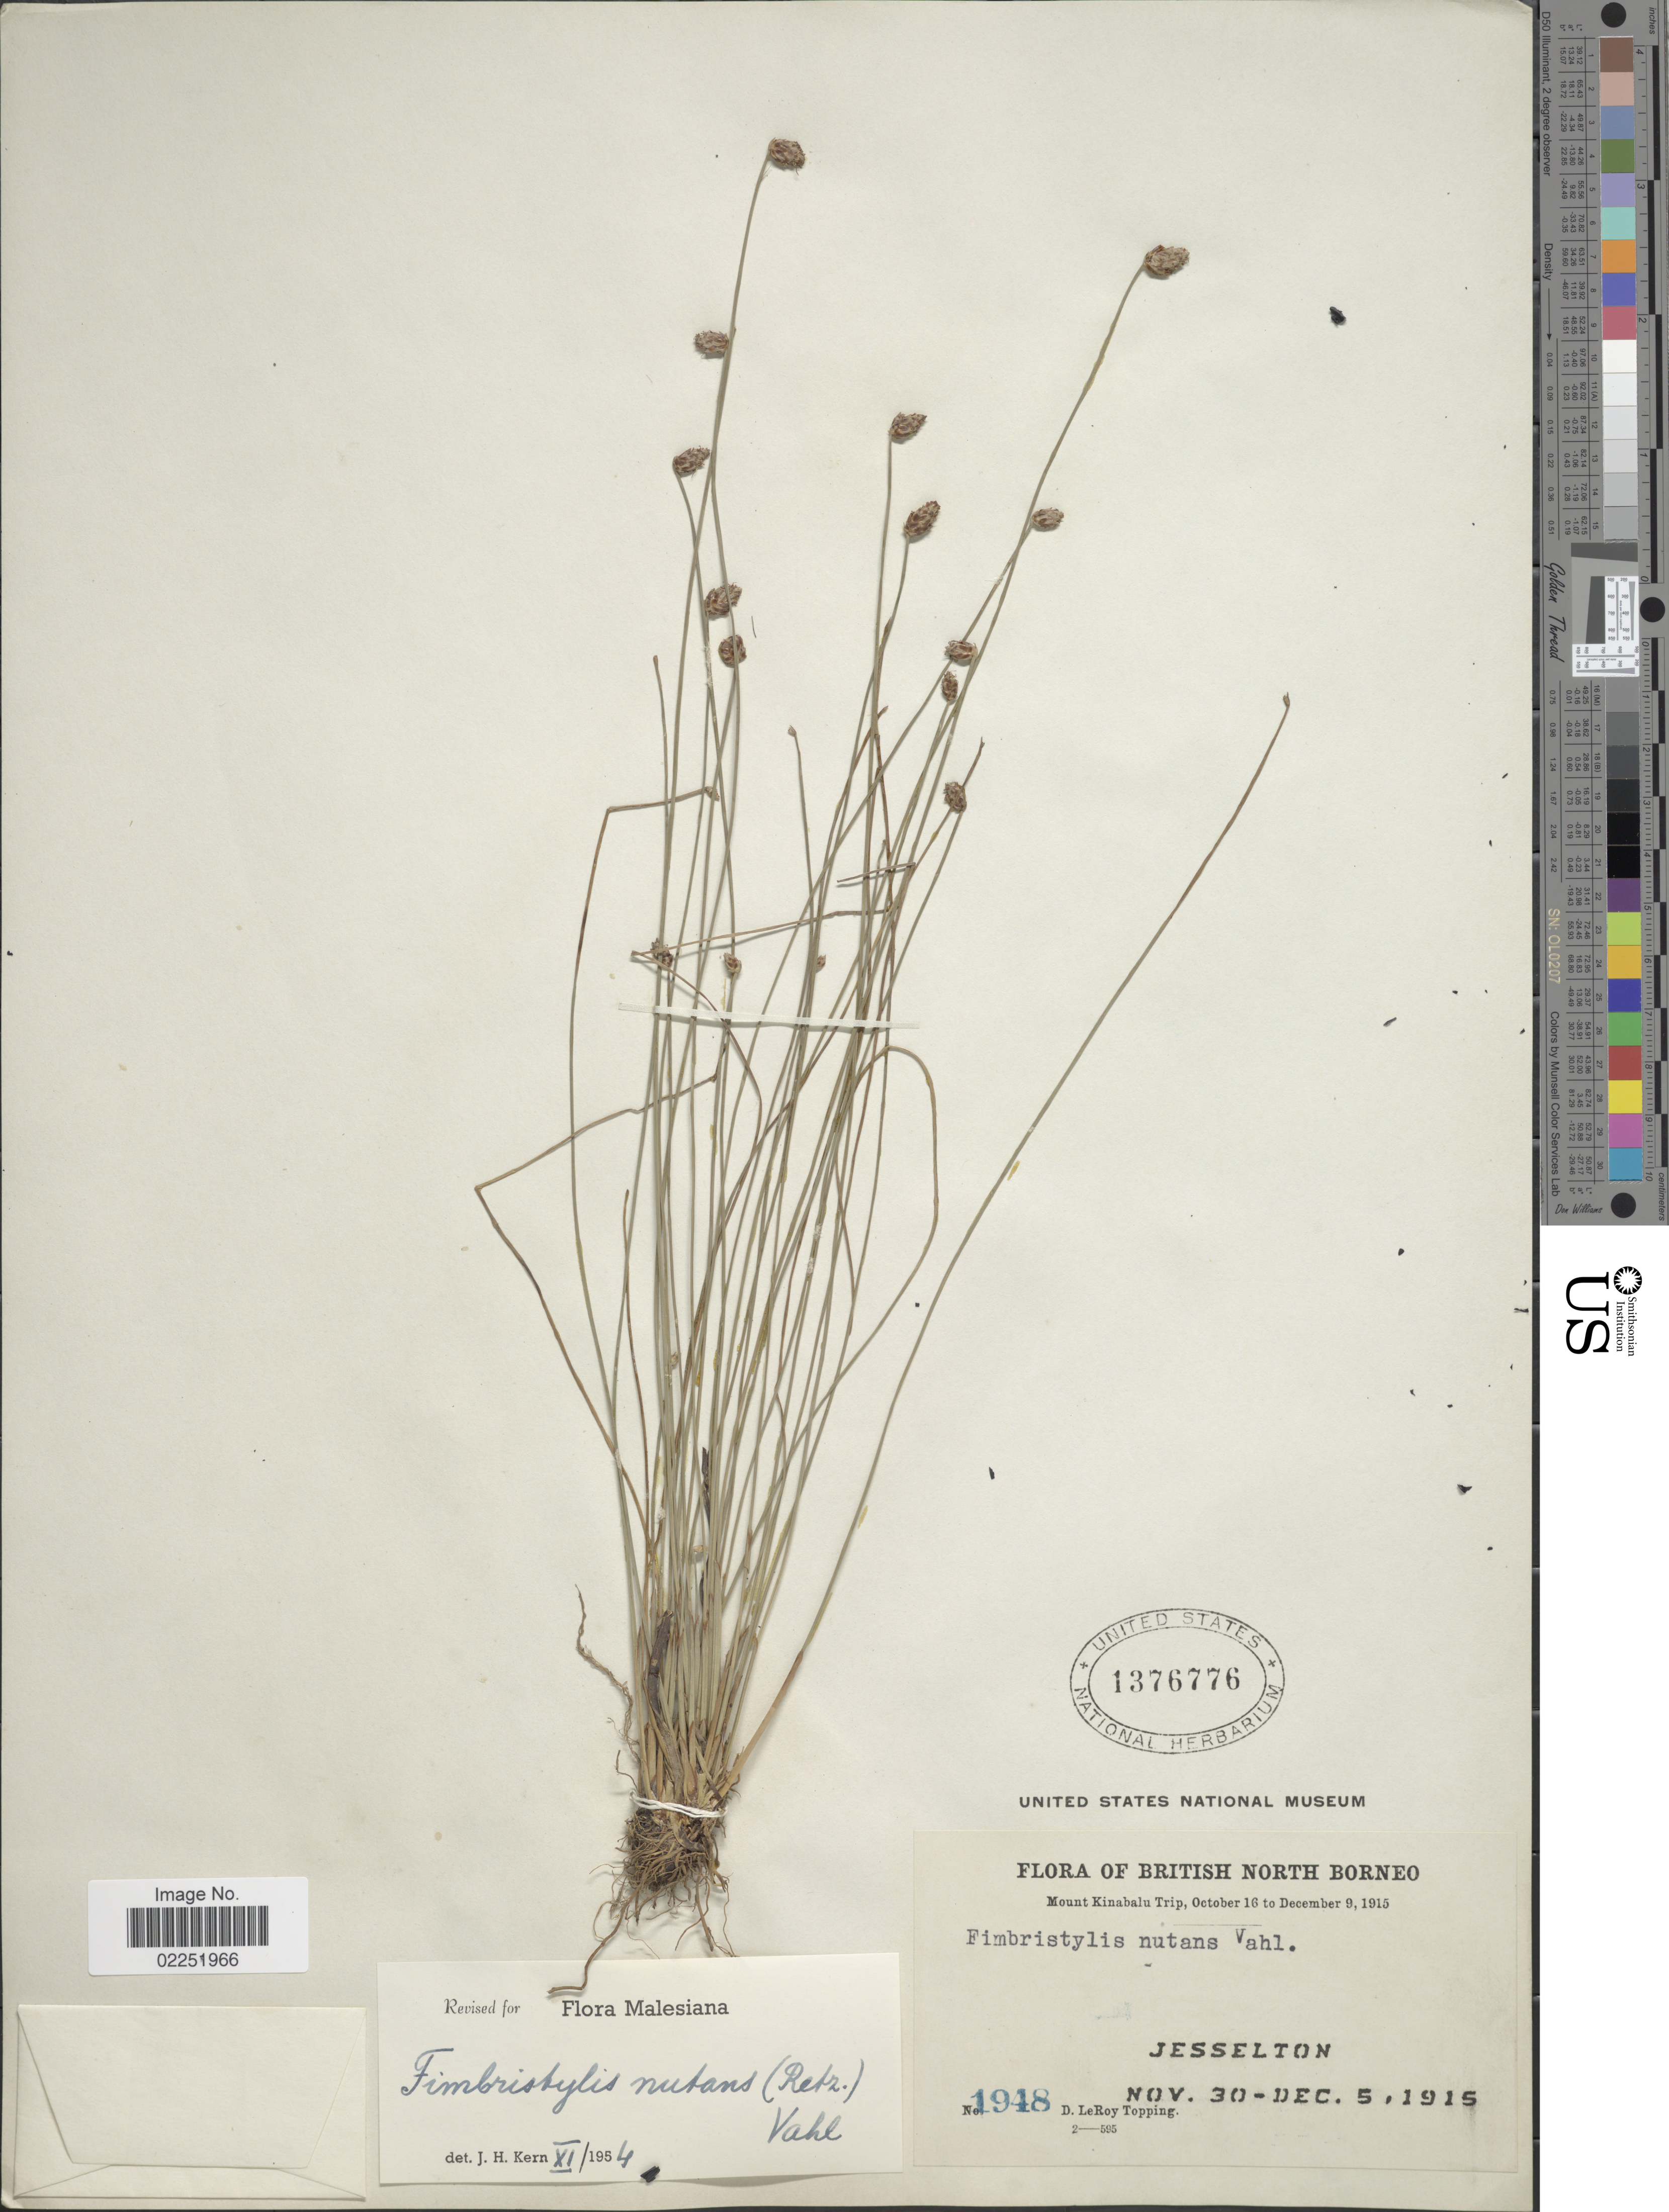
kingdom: Plantae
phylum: Tracheophyta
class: Liliopsida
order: Poales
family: Cyperaceae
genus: Fimbristylis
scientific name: Fimbristylis nutans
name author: (Retz.) Vahl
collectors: D. L. Topping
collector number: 1948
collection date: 1915-11-30/1915-12-05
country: Malaysia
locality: British North Borneo, Mount Kinabalu Trip, Jesselton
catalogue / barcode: US 1376776